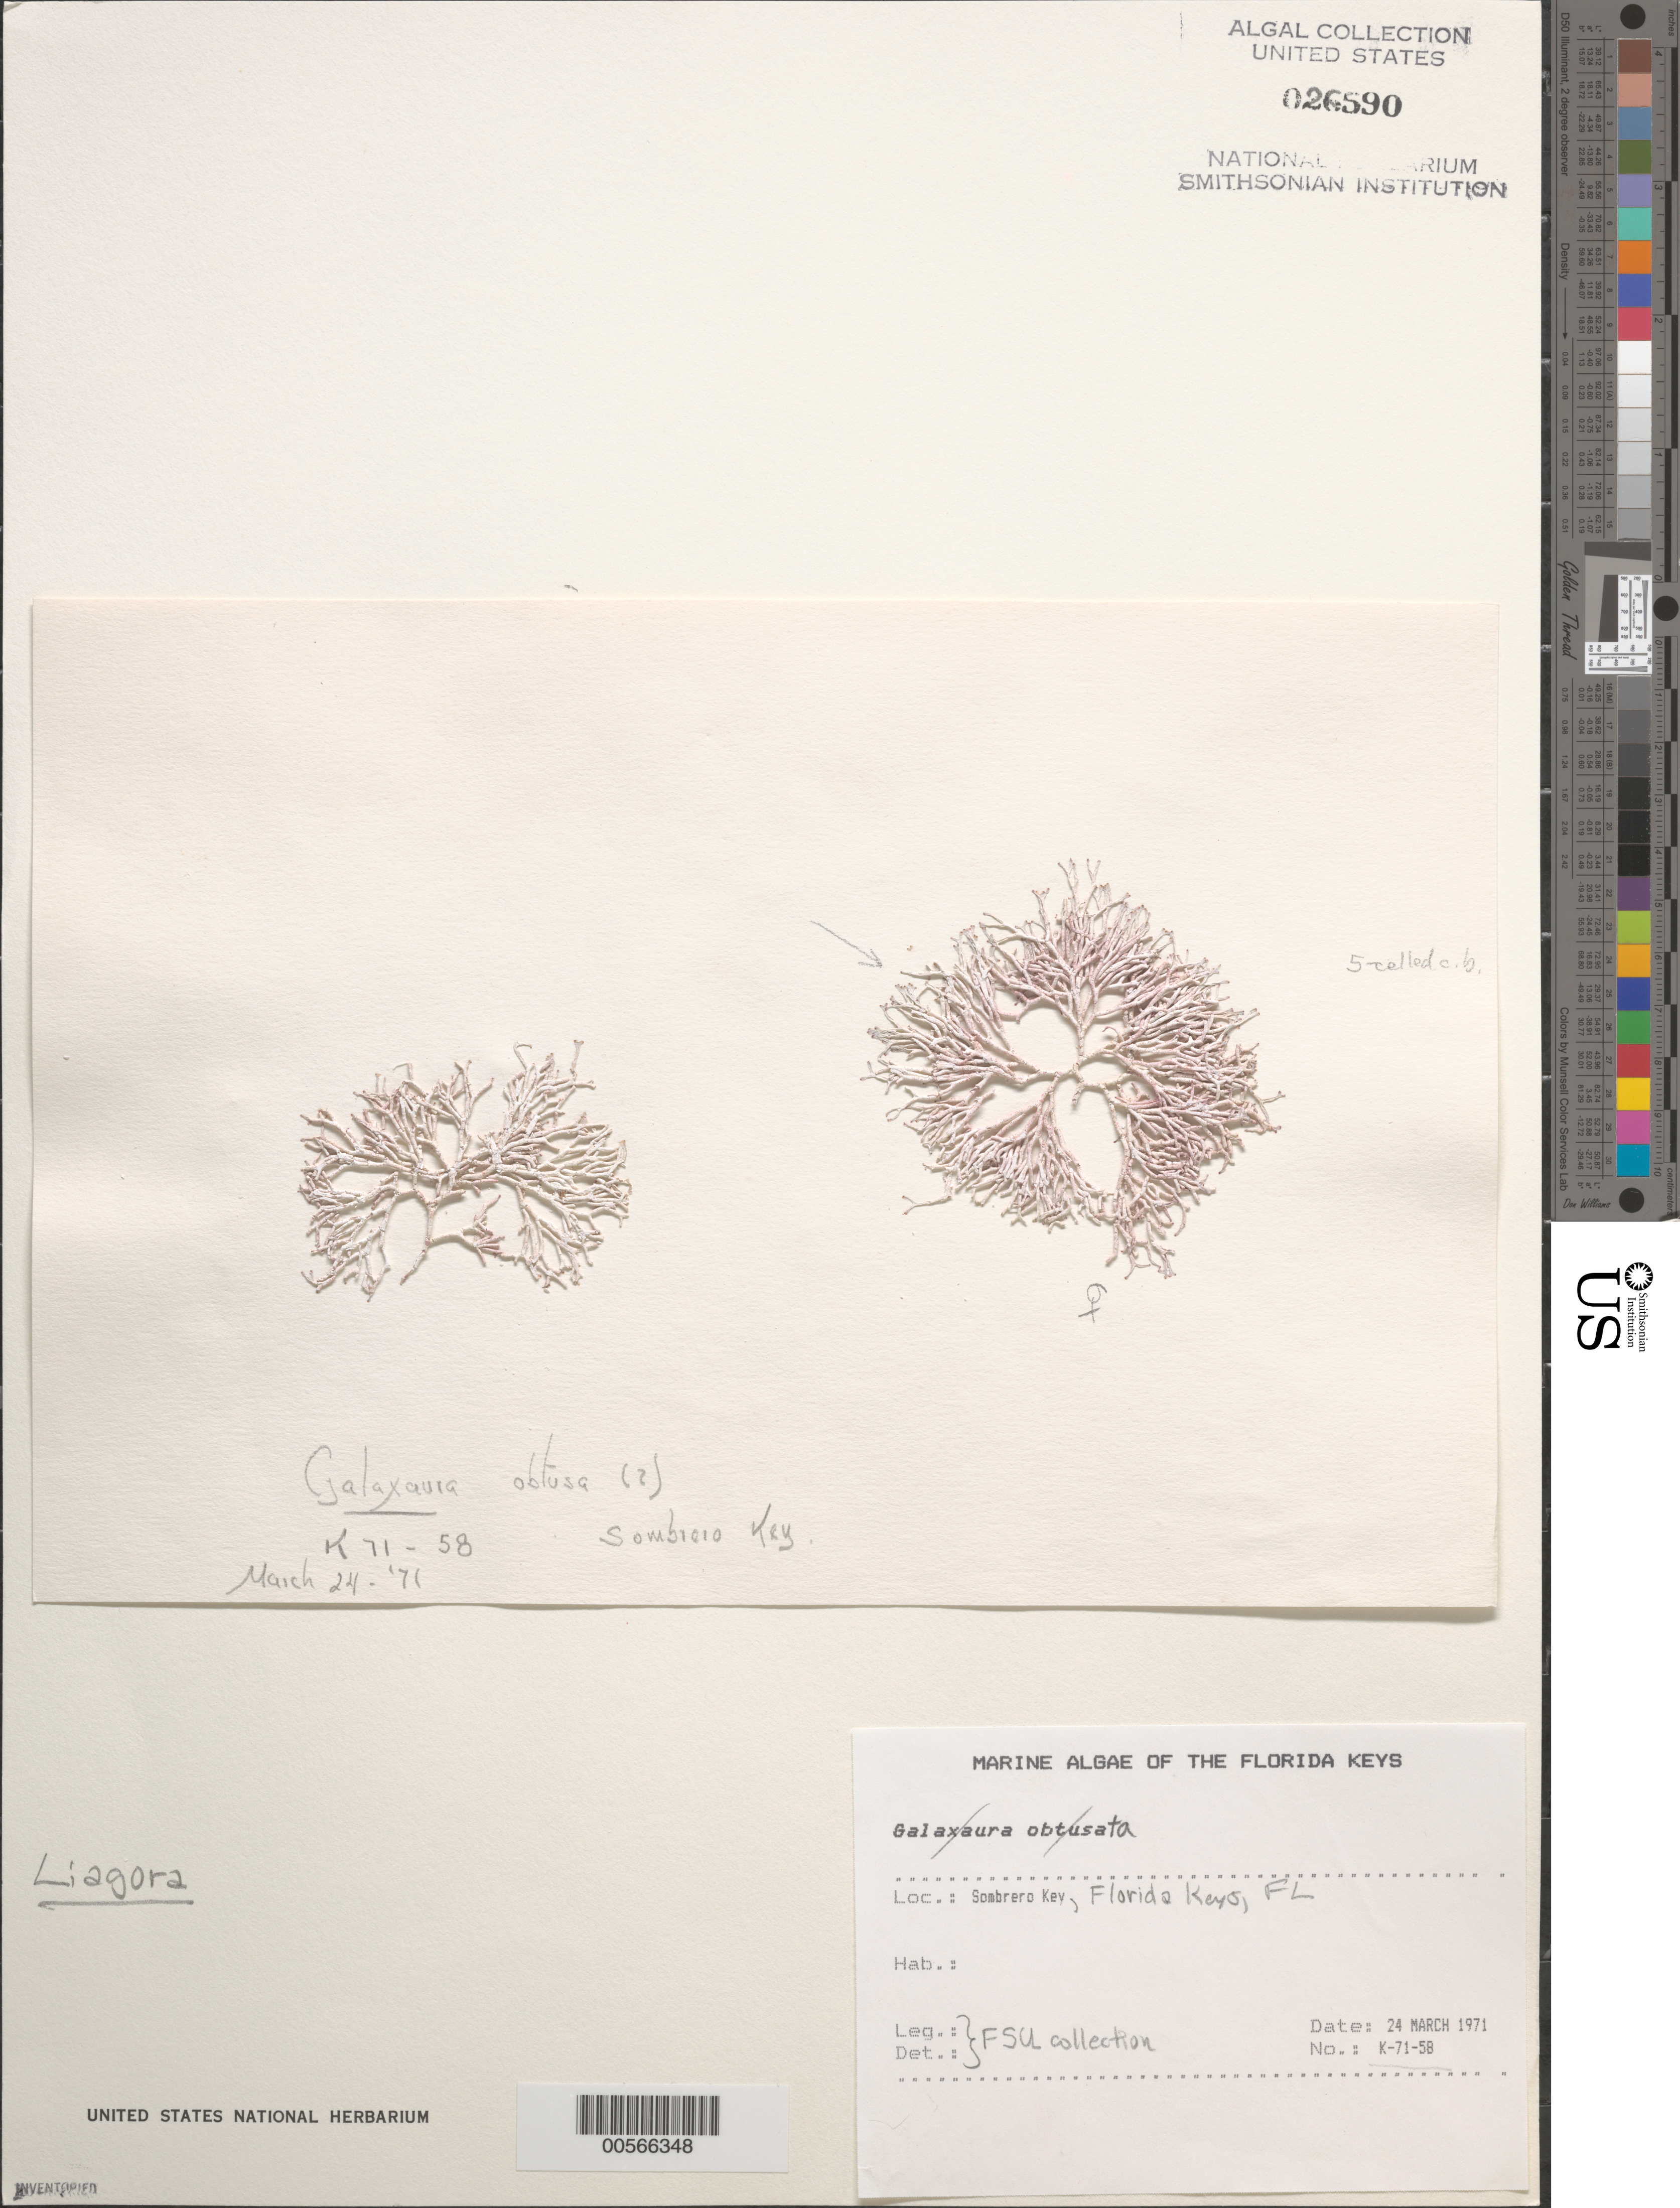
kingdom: Plantae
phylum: Rhodophyta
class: Florideophyceae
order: Nemaliales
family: Liagoraceae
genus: Liagora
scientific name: Liagora sp.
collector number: K-71-58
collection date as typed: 24 Mar 1971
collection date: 1971-03-24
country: United States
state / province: Florida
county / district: Monroe County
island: Sombrero Key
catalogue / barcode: US 26590